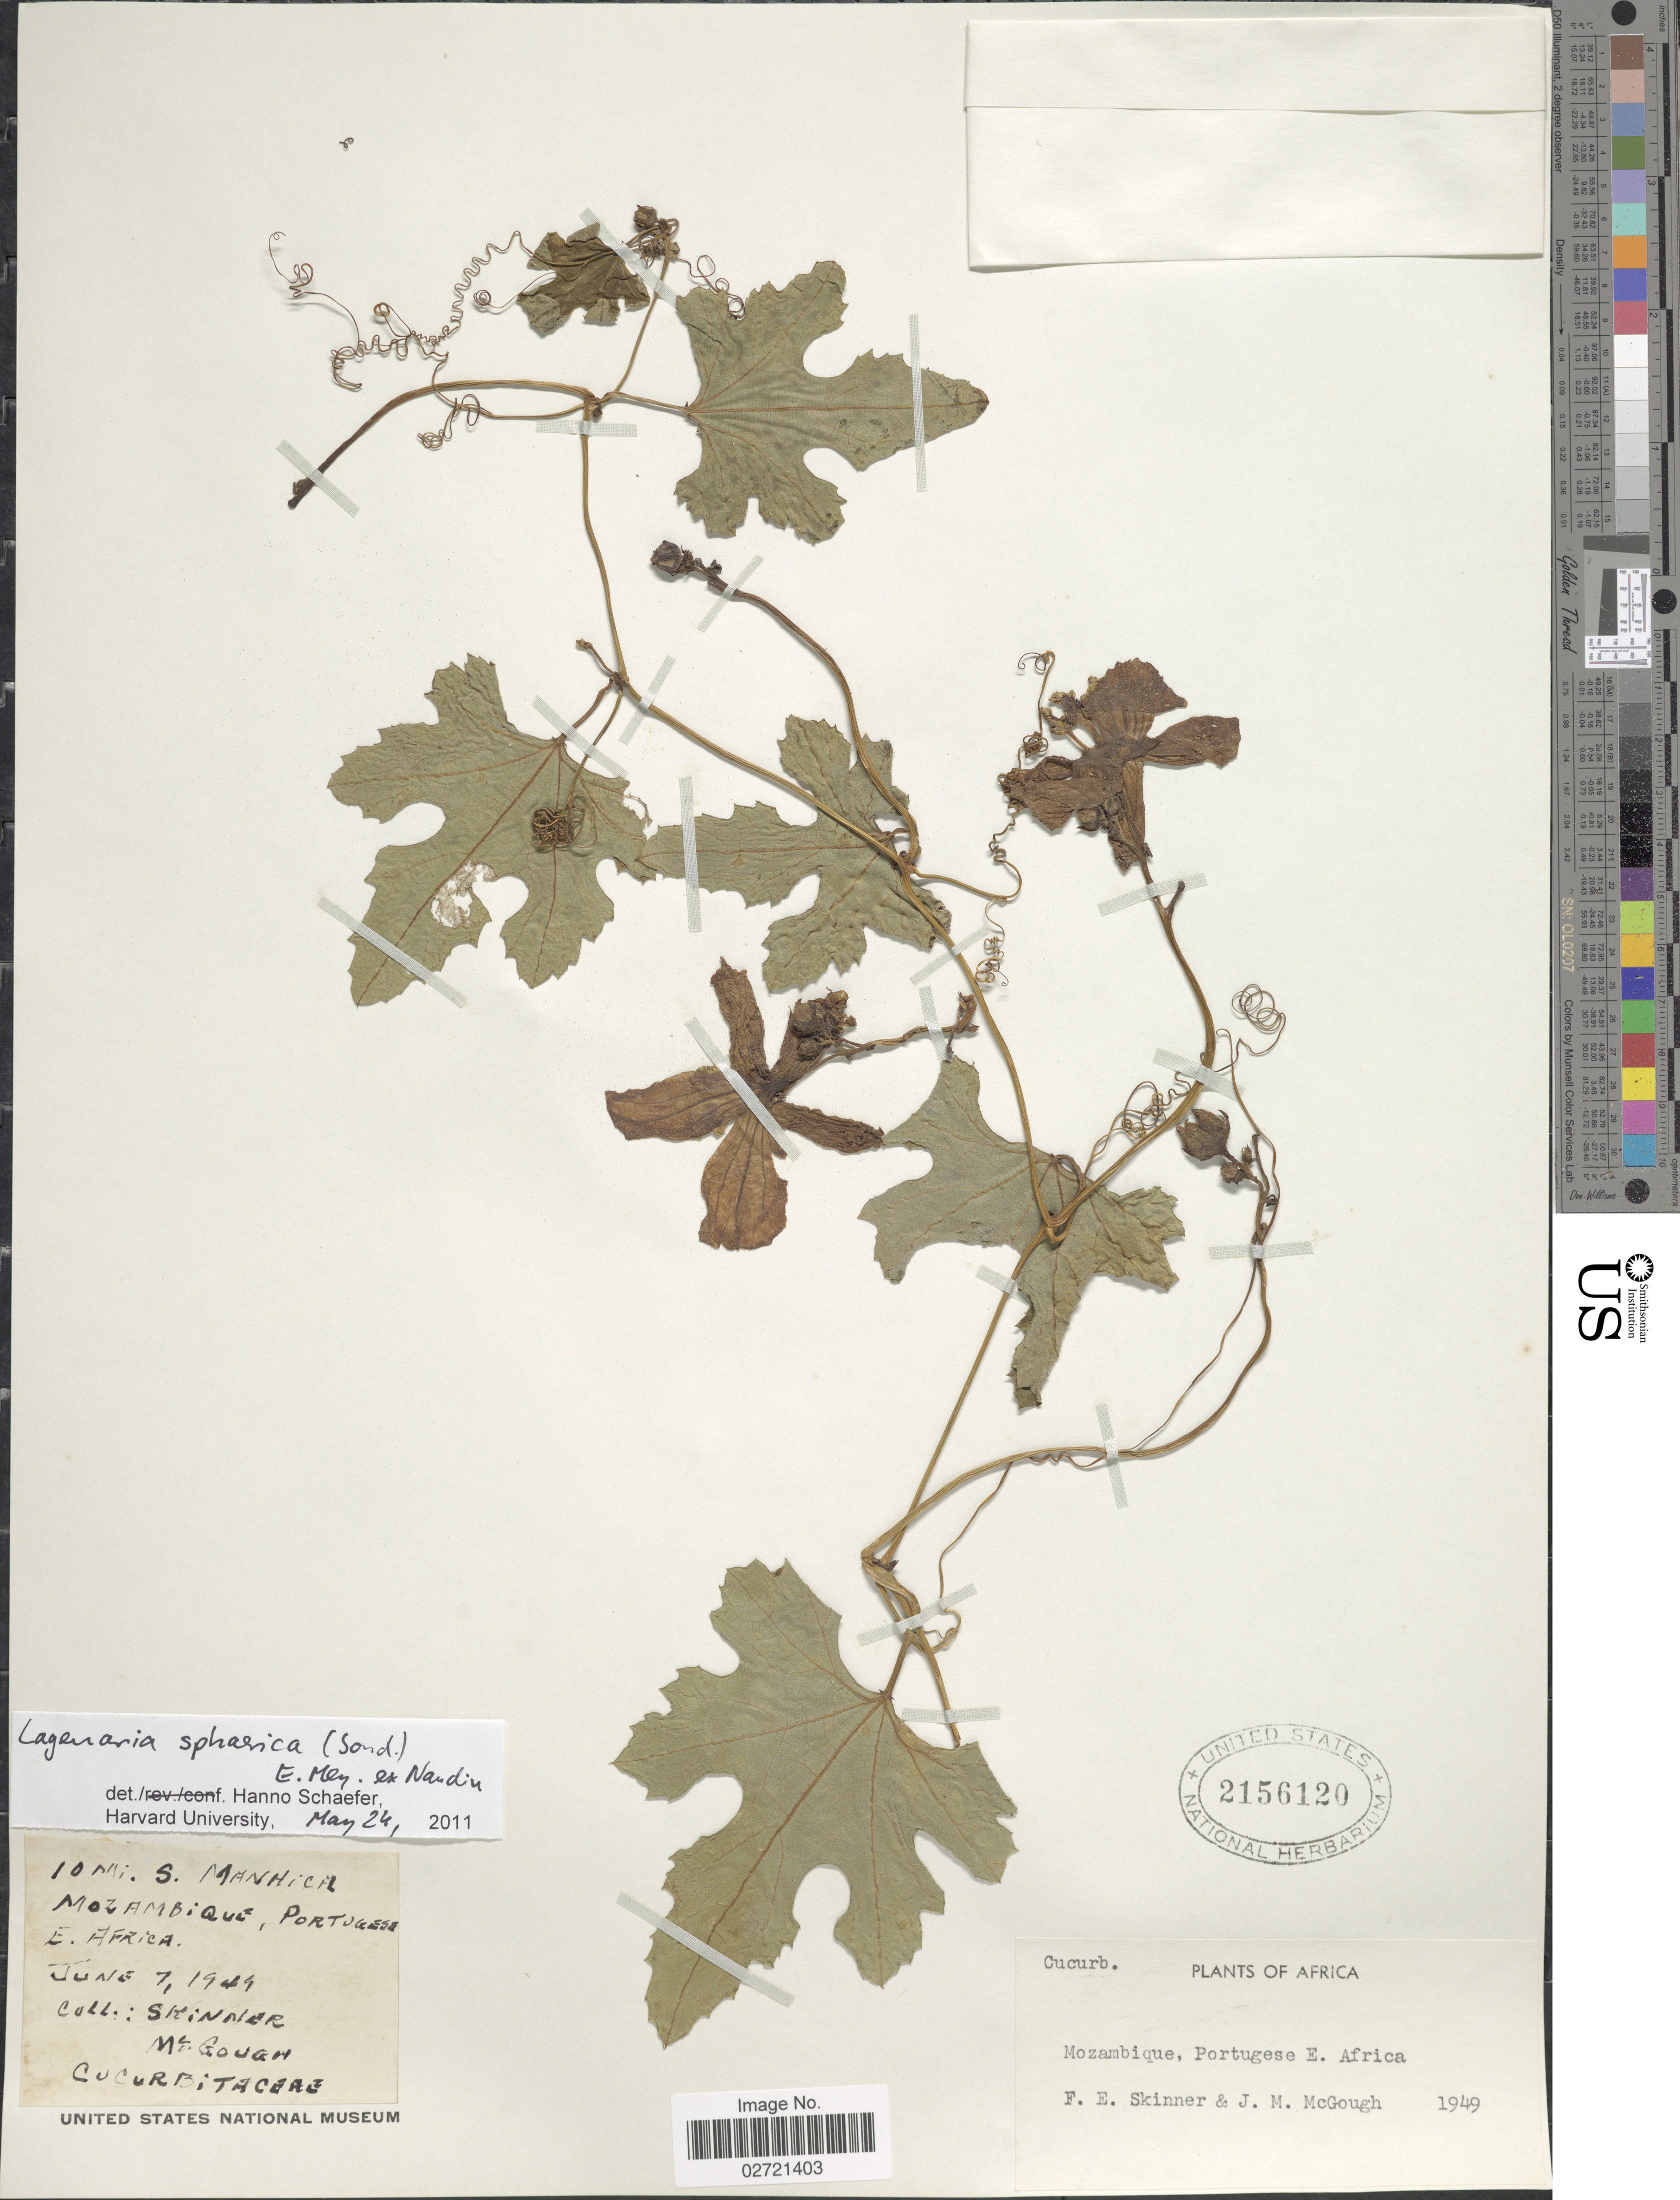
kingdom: Plantae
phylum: Tracheophyta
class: Magnoliopsida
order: Cucurbitales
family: Cucurbitaceae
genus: Lagenaria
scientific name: Lagenaria sphaerica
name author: (Sond.) Naudin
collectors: F. Skinner & J. Mcgough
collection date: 1949-06-07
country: Mozambique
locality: Portugese E. Africa, 10 miles S. Manhica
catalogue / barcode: US 2156120